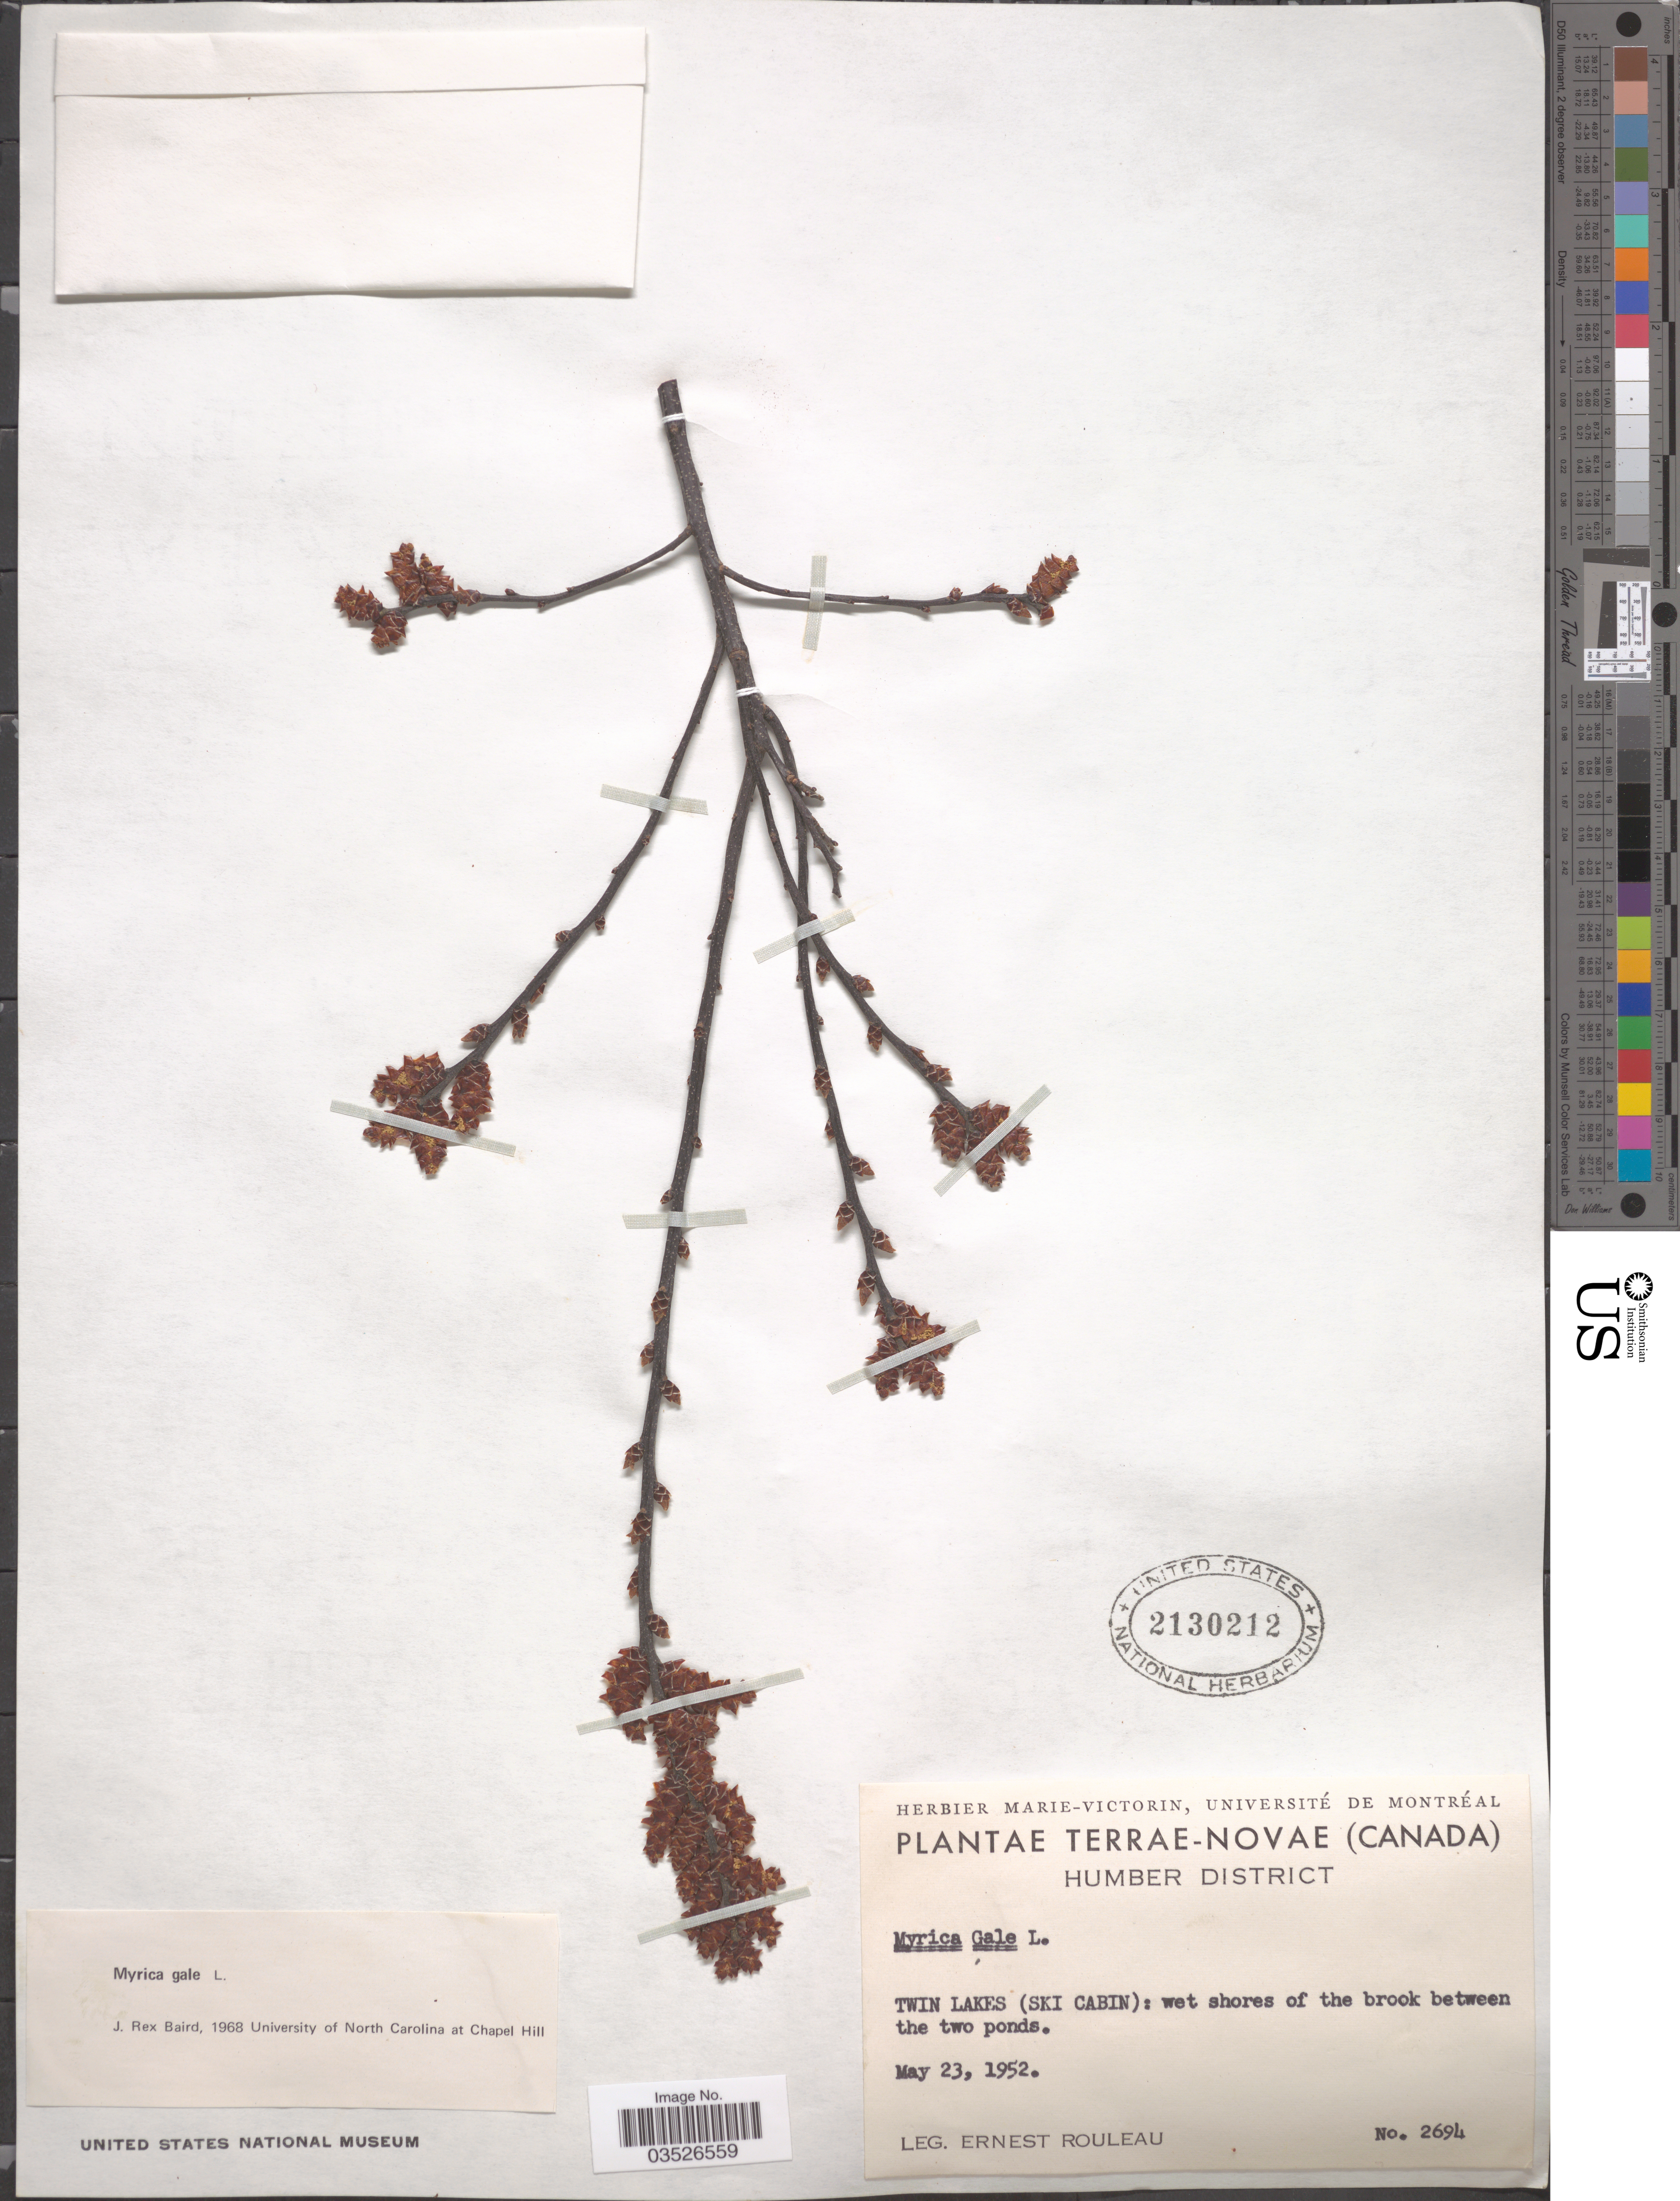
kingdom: Plantae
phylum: Tracheophyta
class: Magnoliopsida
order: Fagales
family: Myricaceae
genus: Myrica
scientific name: Myrica gale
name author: L.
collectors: J. Rouleau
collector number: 2694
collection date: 1952-05-23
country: Canada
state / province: Newfoundland and Labrador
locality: Terrae-Novae. Humber District. Twin Lakes (Ski Cabin): wet shores of the brook between the two ponds.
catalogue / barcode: US 2130212